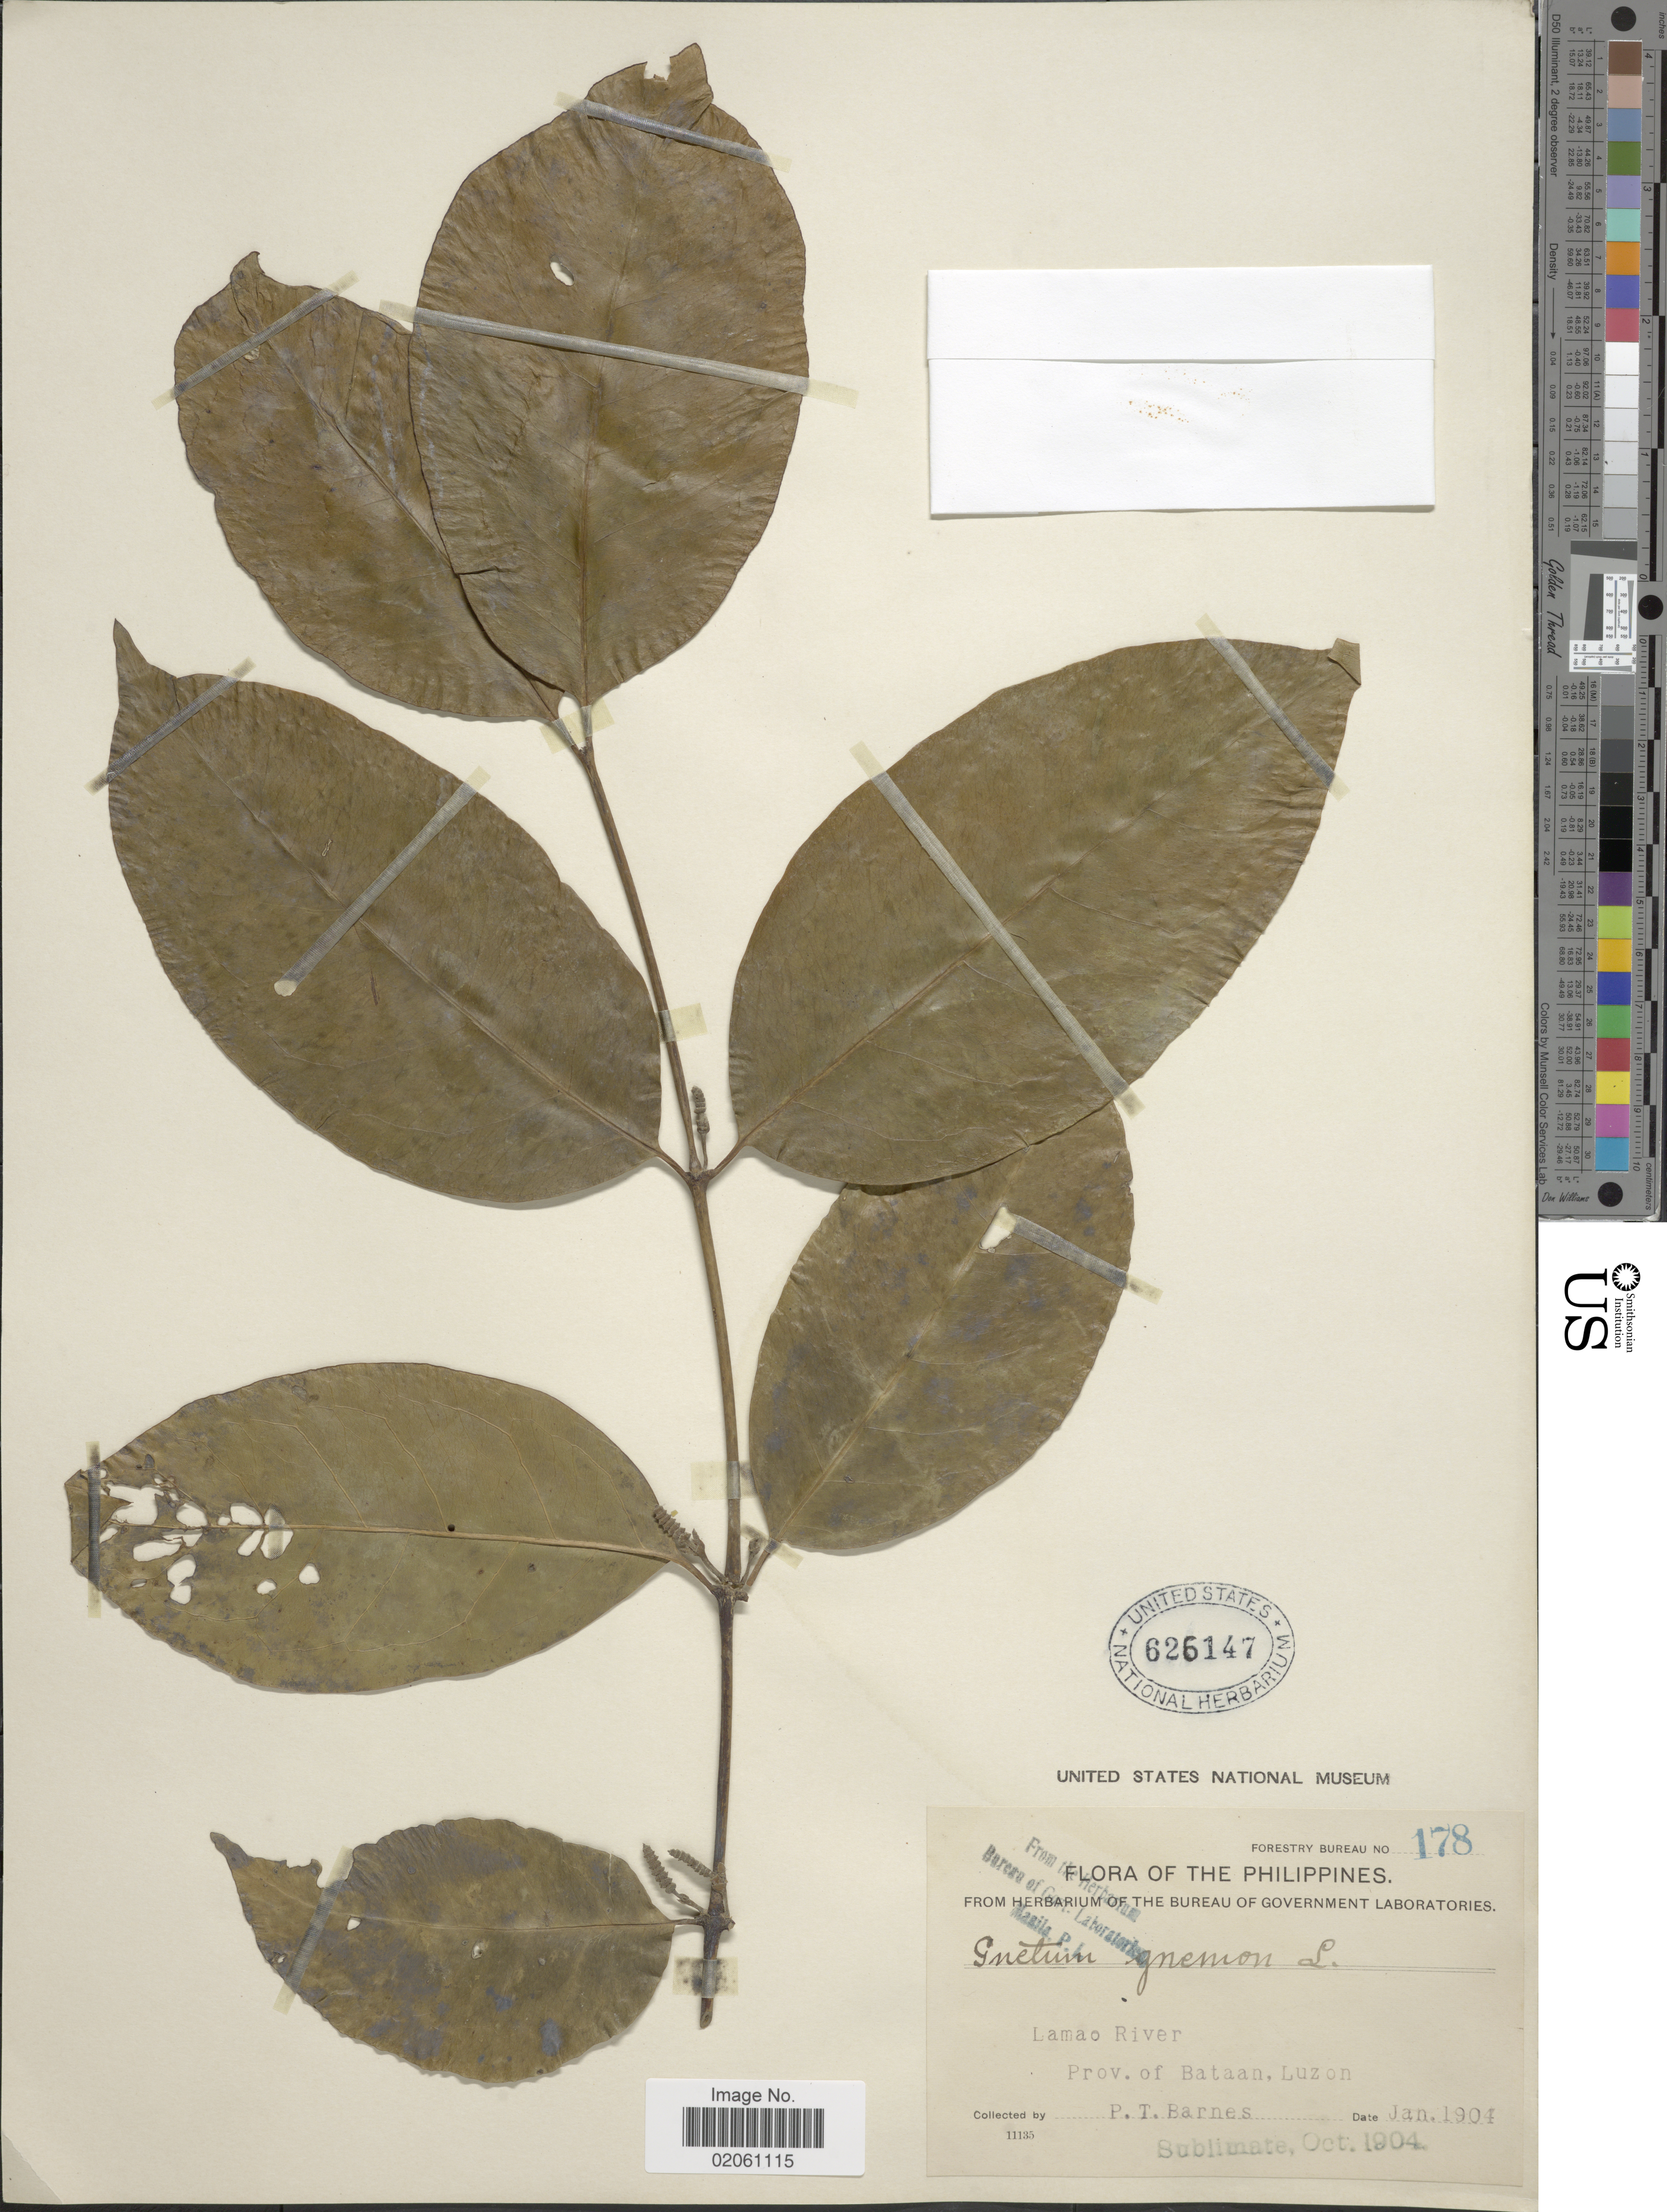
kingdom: Plantae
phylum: Tracheophyta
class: Gnetopsida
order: Gnetales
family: Gnetaceae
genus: Gnetum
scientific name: Gnetum gnemon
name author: L.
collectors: P. Barnes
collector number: Forestry Bureau 178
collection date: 1904-01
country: Philippines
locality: Lamao River, Prov. of Bataan, Luzon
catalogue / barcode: US 626147